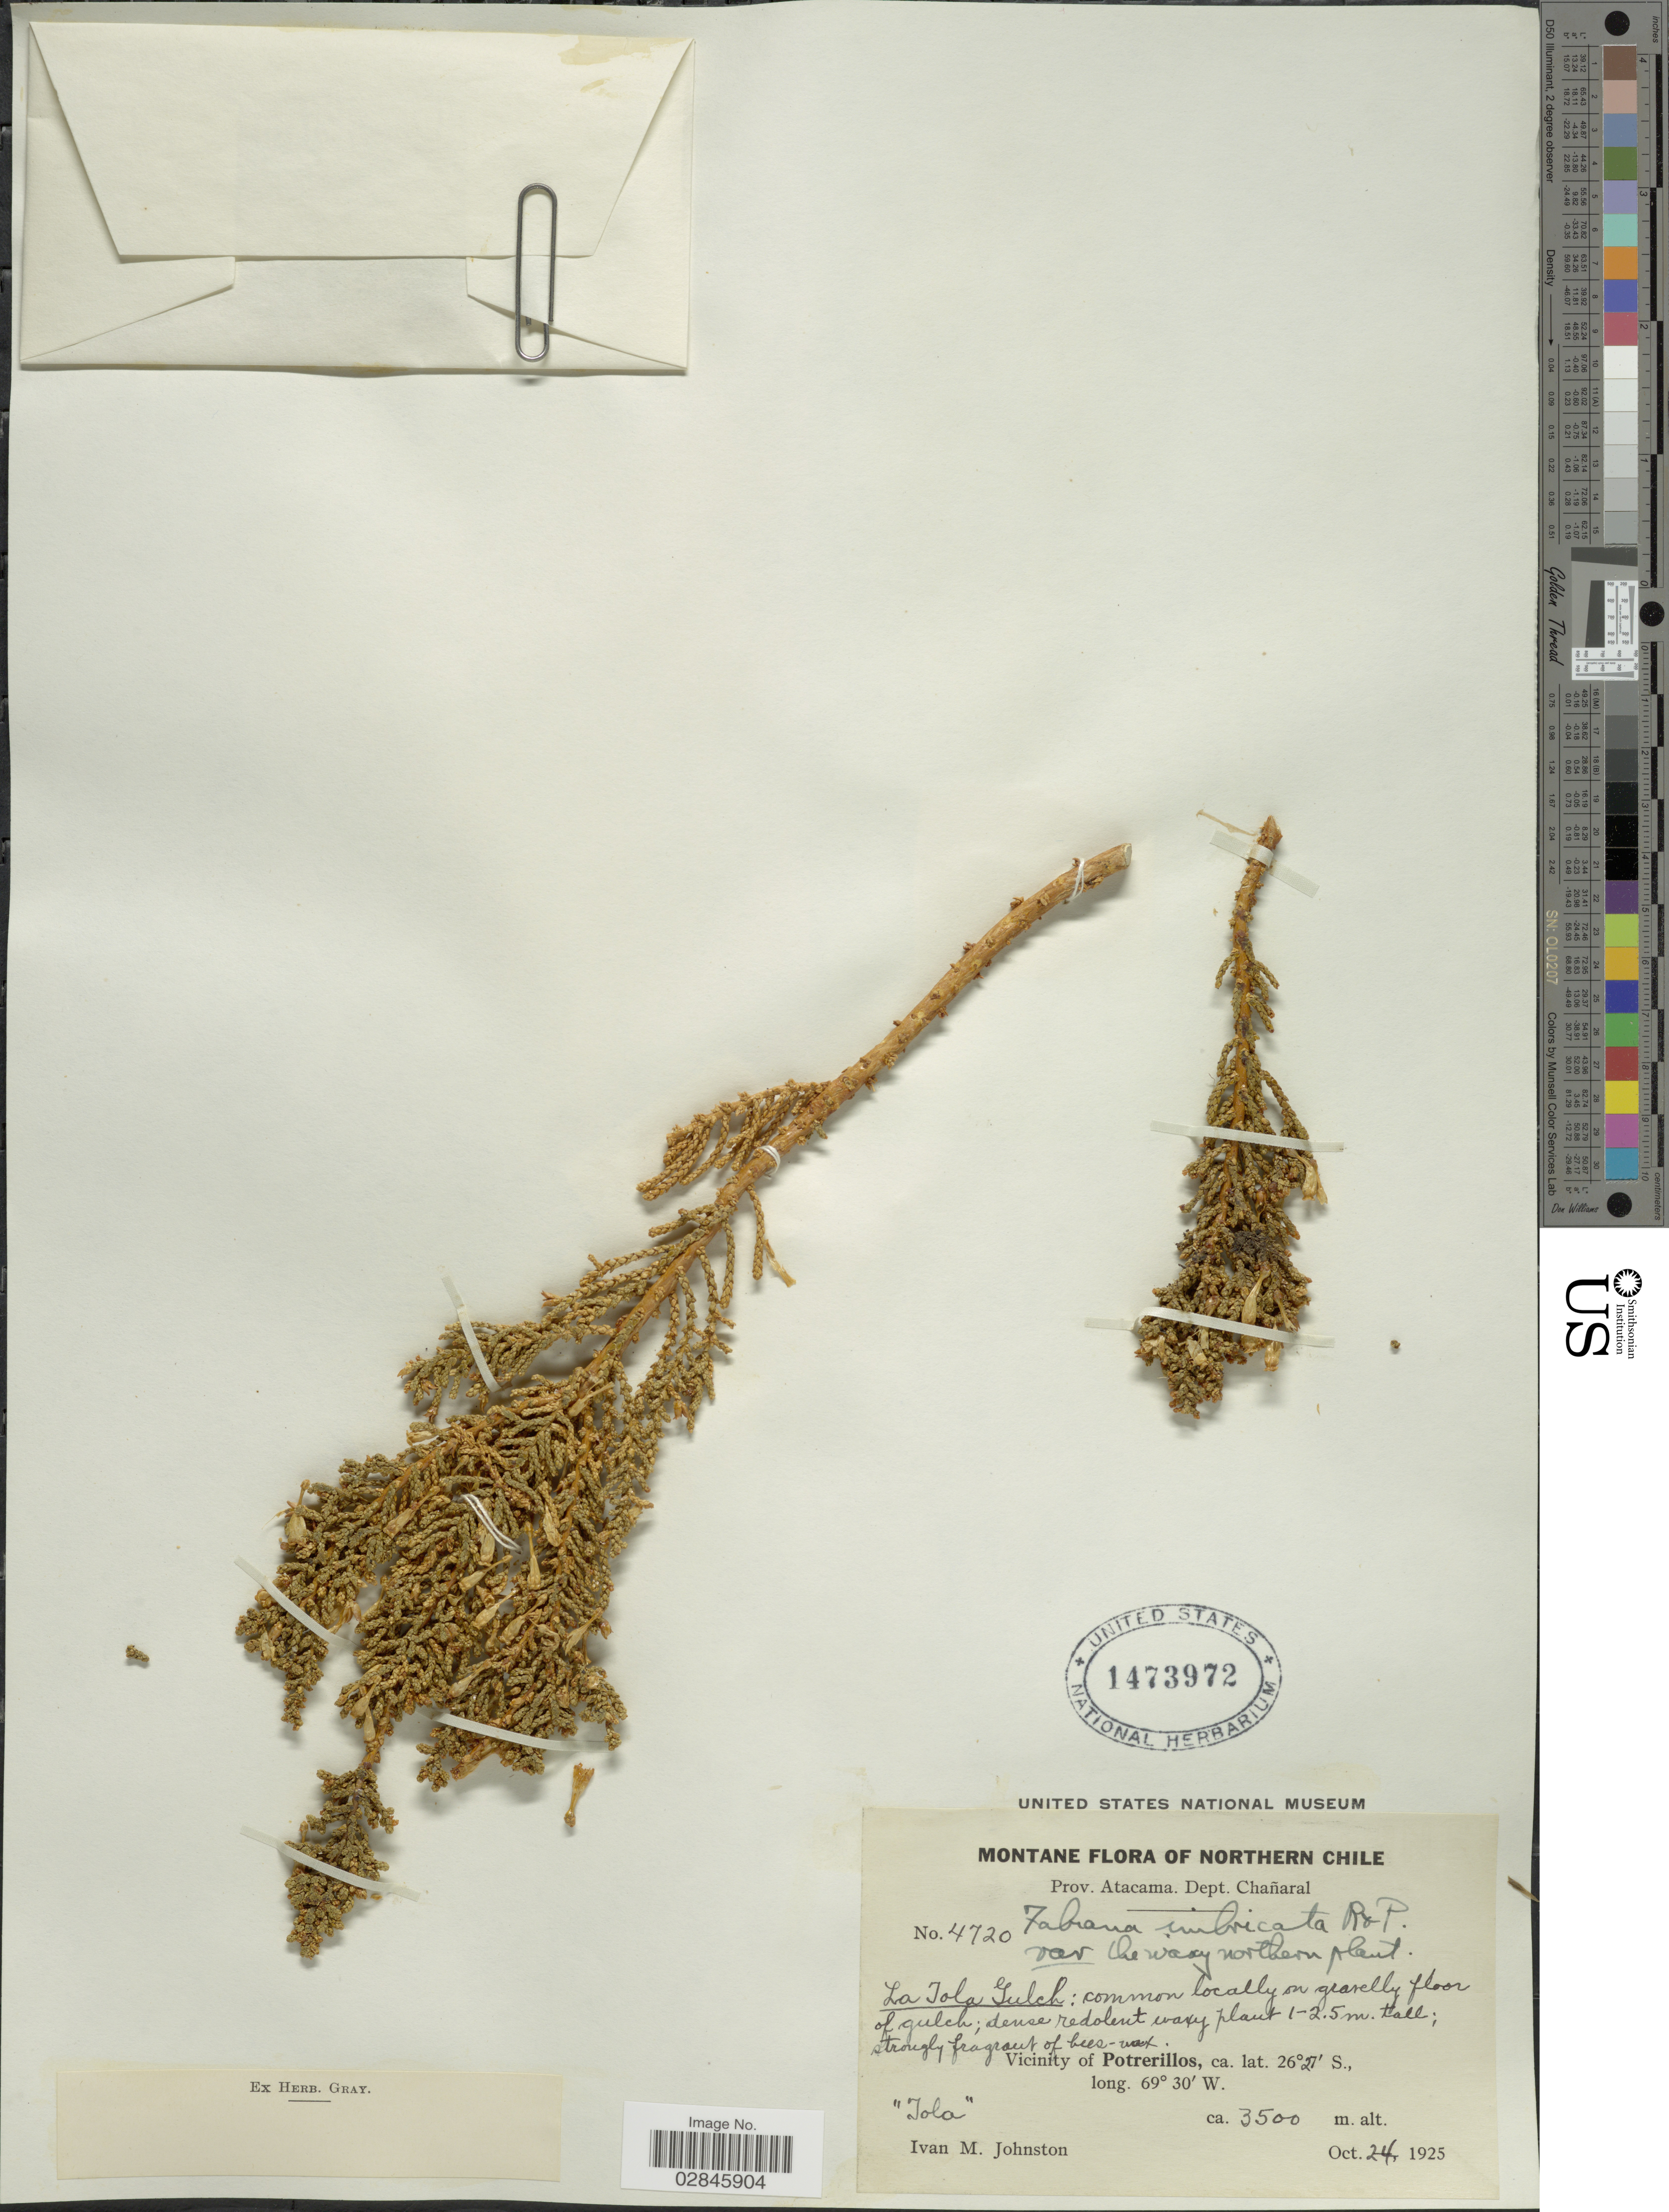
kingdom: Plantae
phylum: Tracheophyta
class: Magnoliopsida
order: Solanales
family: Solanaceae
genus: Fabiana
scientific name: Fabiana imbricata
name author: Ruiz & Pav.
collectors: I.M. Johnston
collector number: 4720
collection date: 1925-10-24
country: Chile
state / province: Atacama (III)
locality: Montane Flora of Northern Chile. Dept. Chañaral. La Tola Gulch. Vicinity of Potrerillos.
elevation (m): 3500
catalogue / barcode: US 1473972